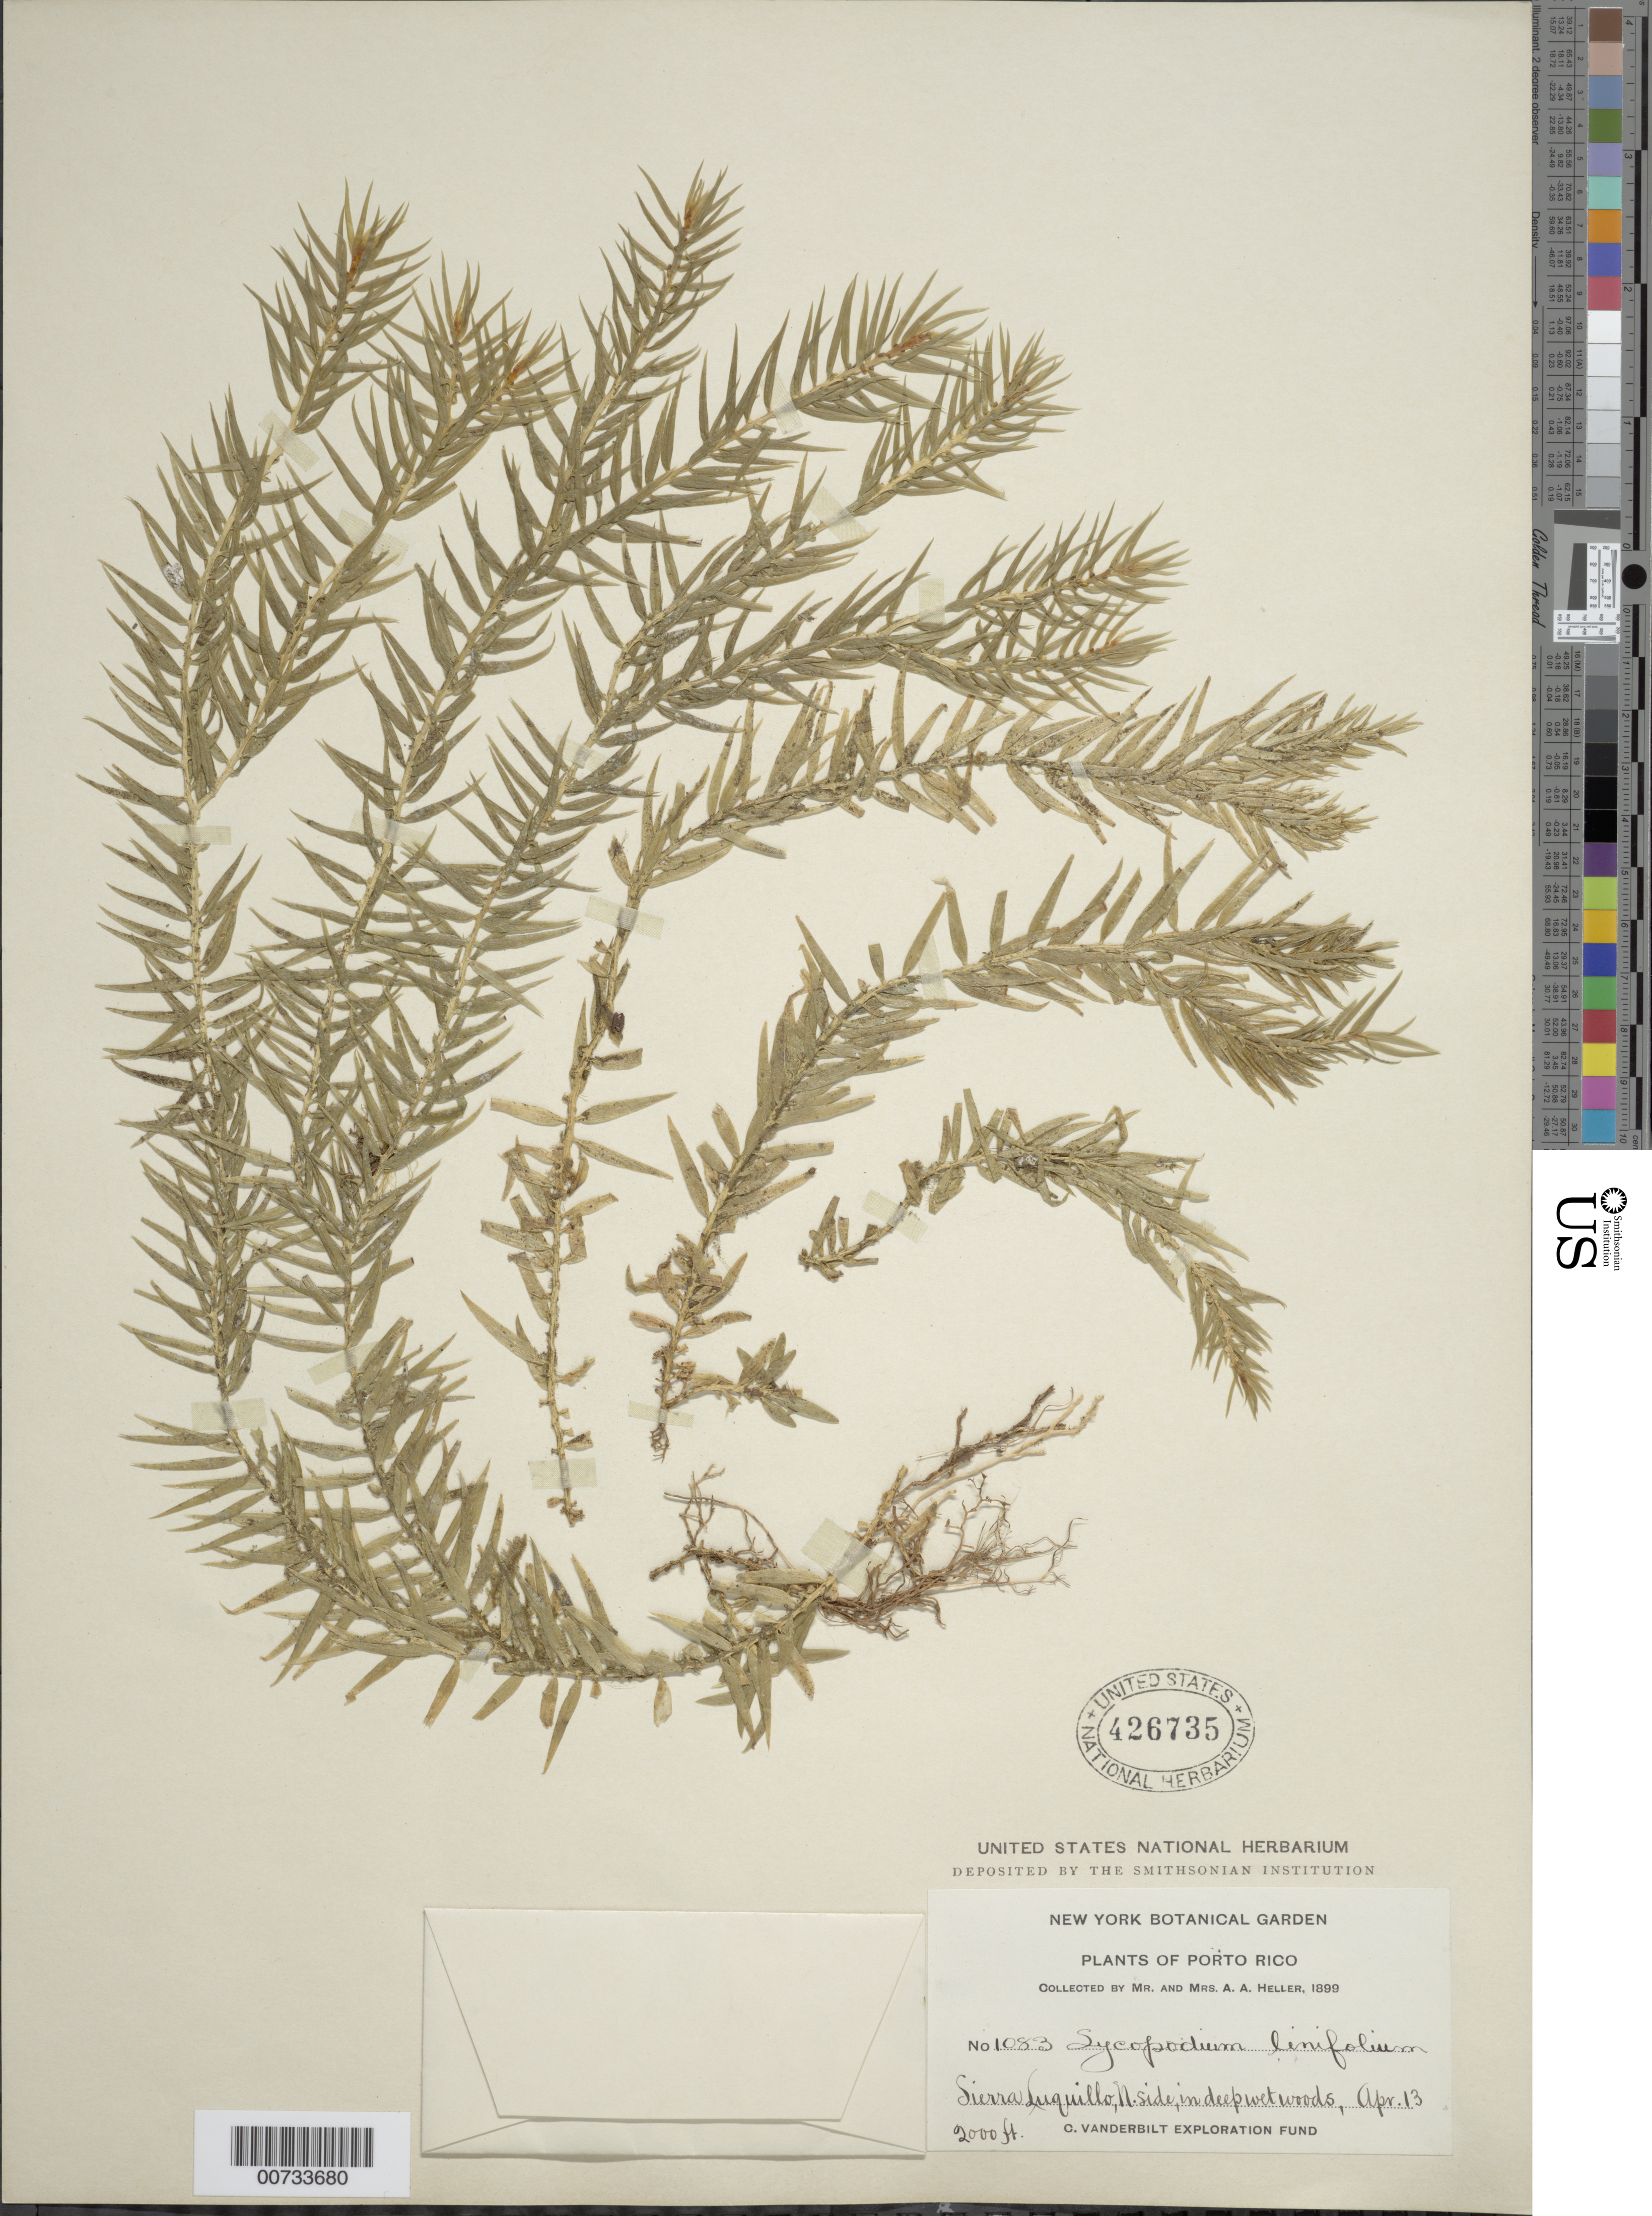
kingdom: Plantae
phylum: Tracheophyta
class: Lycopodiopsida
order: Lycopodiales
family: Lycopodiaceae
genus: Phlegmariurus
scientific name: Phlegmariurus linifolius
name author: (L.) B. Øllg.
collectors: A. A. Heller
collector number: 1083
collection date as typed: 13 Apr 1899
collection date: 1899-04-13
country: Puerto Rico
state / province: Luquillo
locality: Sierra Luquillo, N side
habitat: In deep woods, wet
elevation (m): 610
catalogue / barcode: US 426735